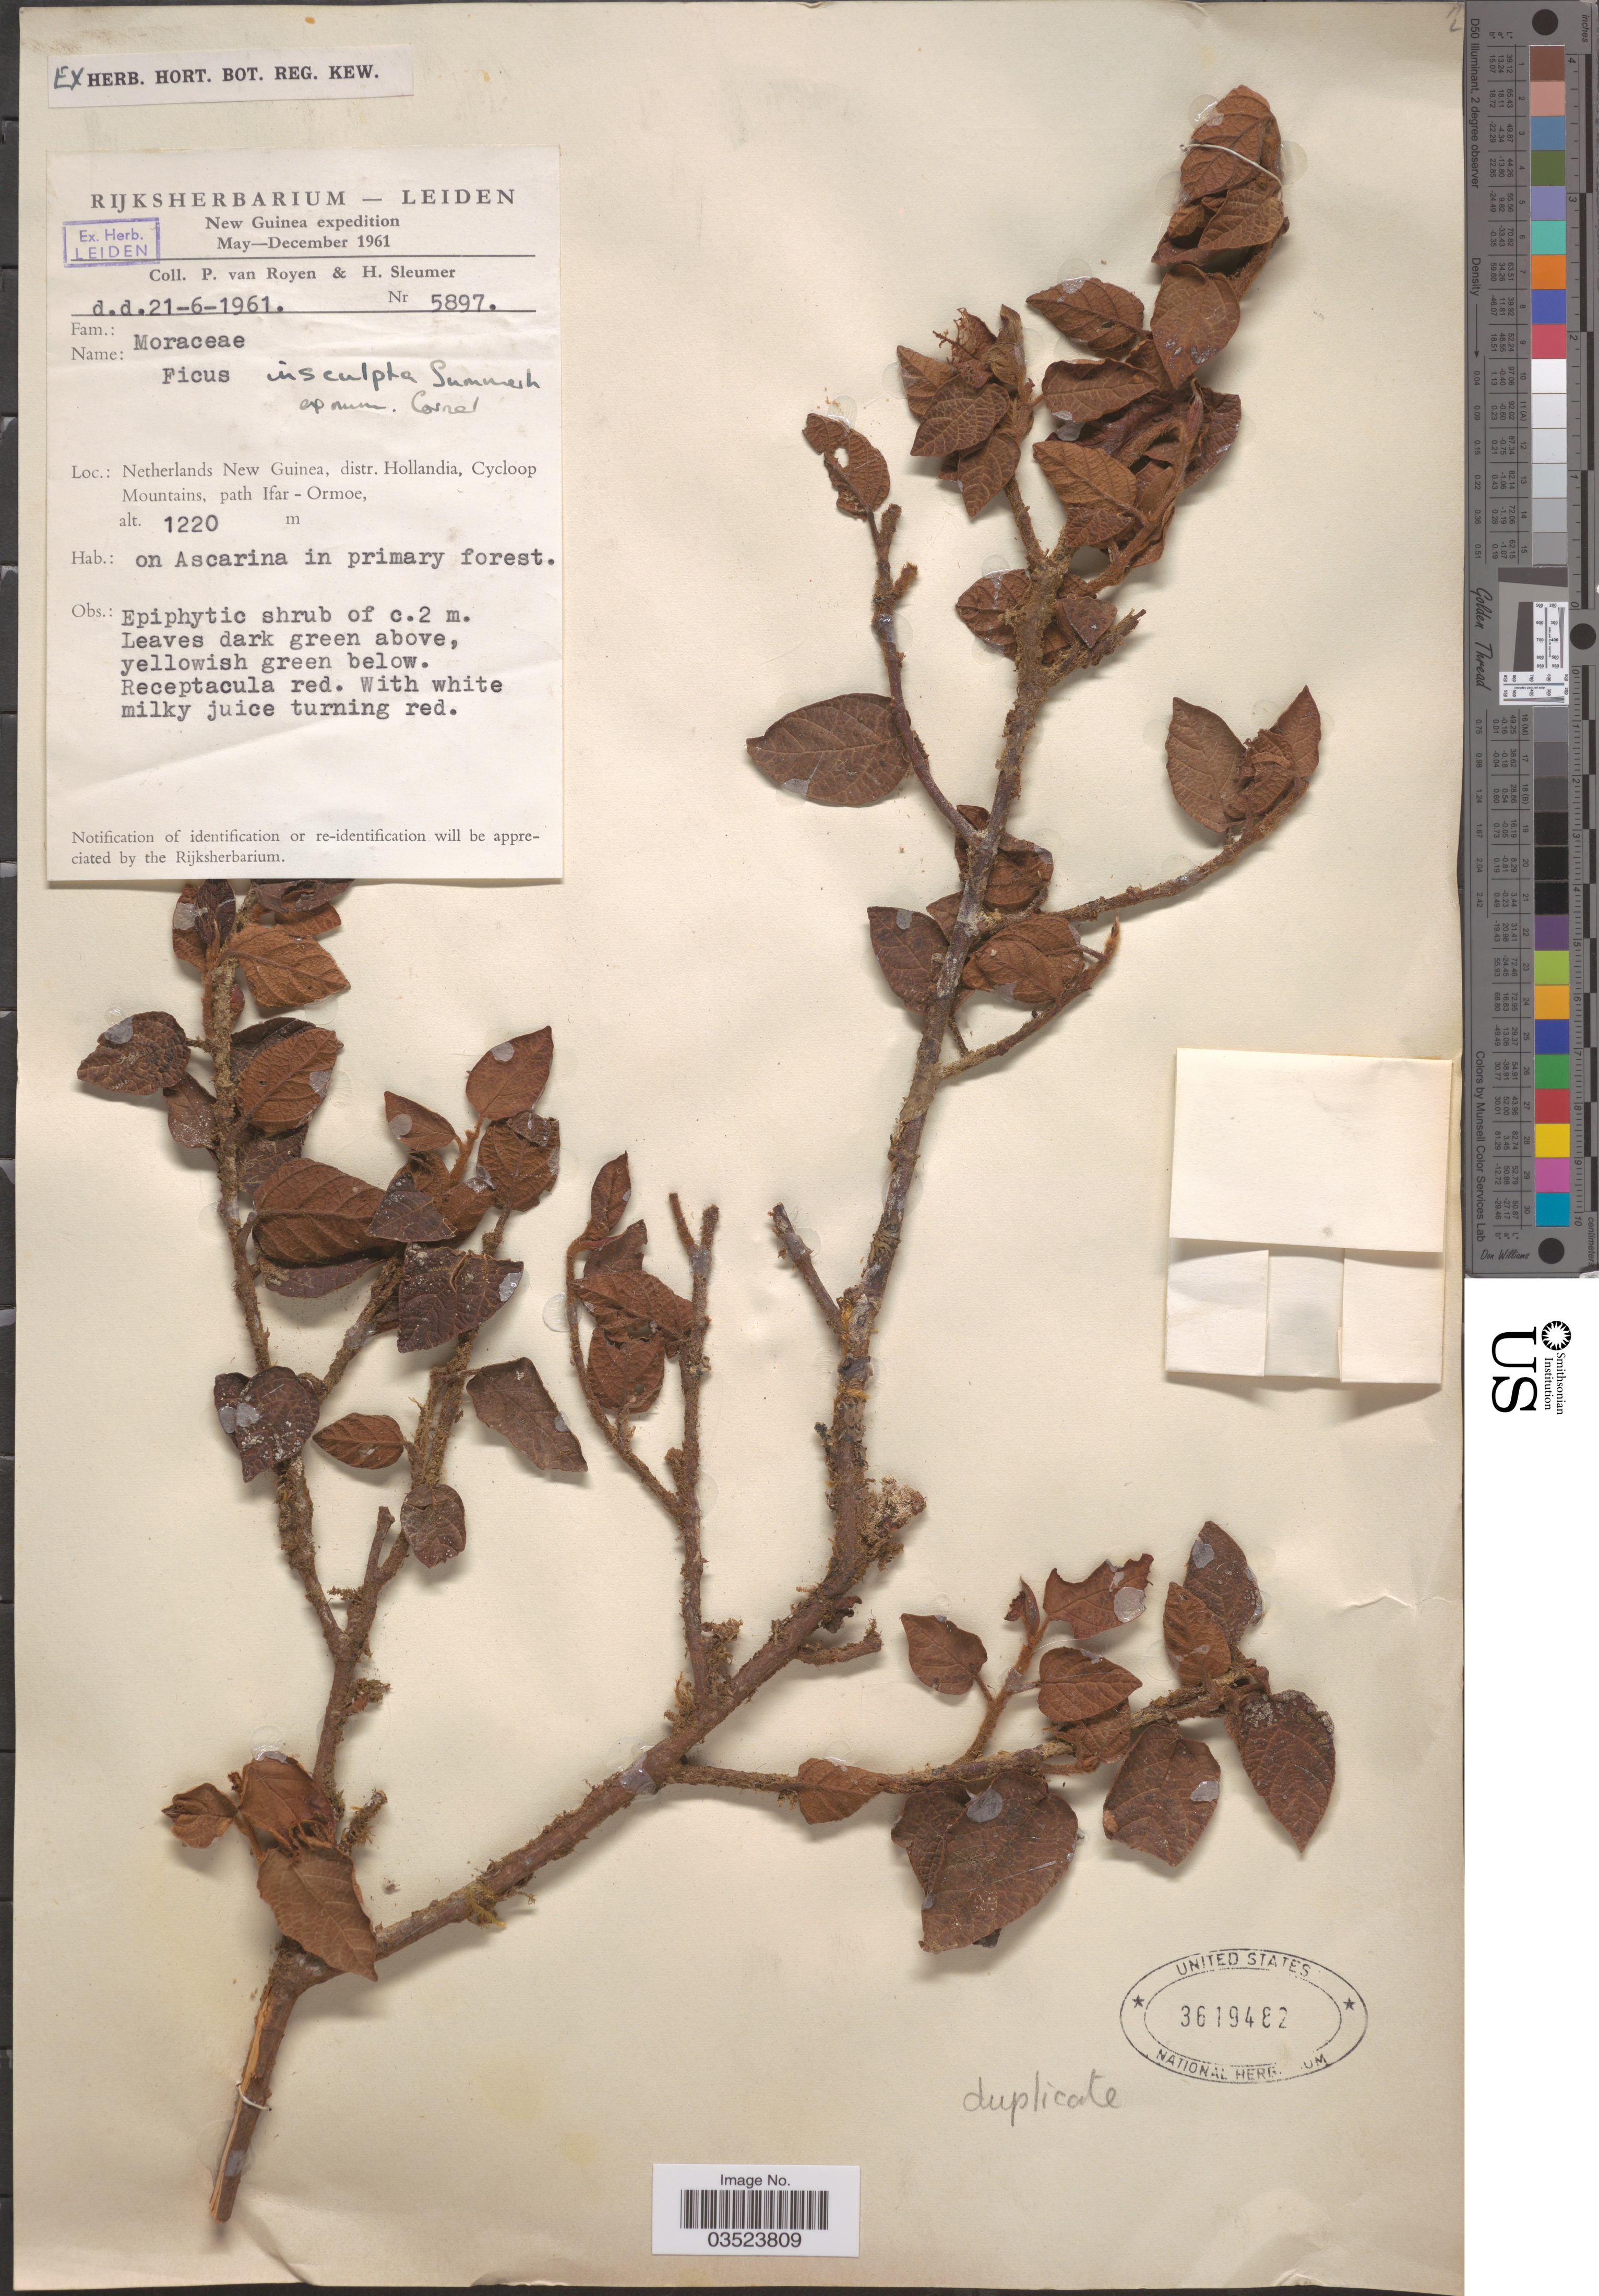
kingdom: Plantae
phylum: Tracheophyta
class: Magnoliopsida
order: Rosales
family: Moraceae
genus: Ficus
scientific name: Ficus insculpta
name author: Summerh.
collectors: P. van Royen & H. O. Sleumer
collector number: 5897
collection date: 1961-06-21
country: Indonesia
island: New Guinea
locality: Netherlands New Guinea, distr. Hollandia, Cycloop Mountains, path Ifar - Ormoe.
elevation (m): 1220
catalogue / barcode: US 3619482